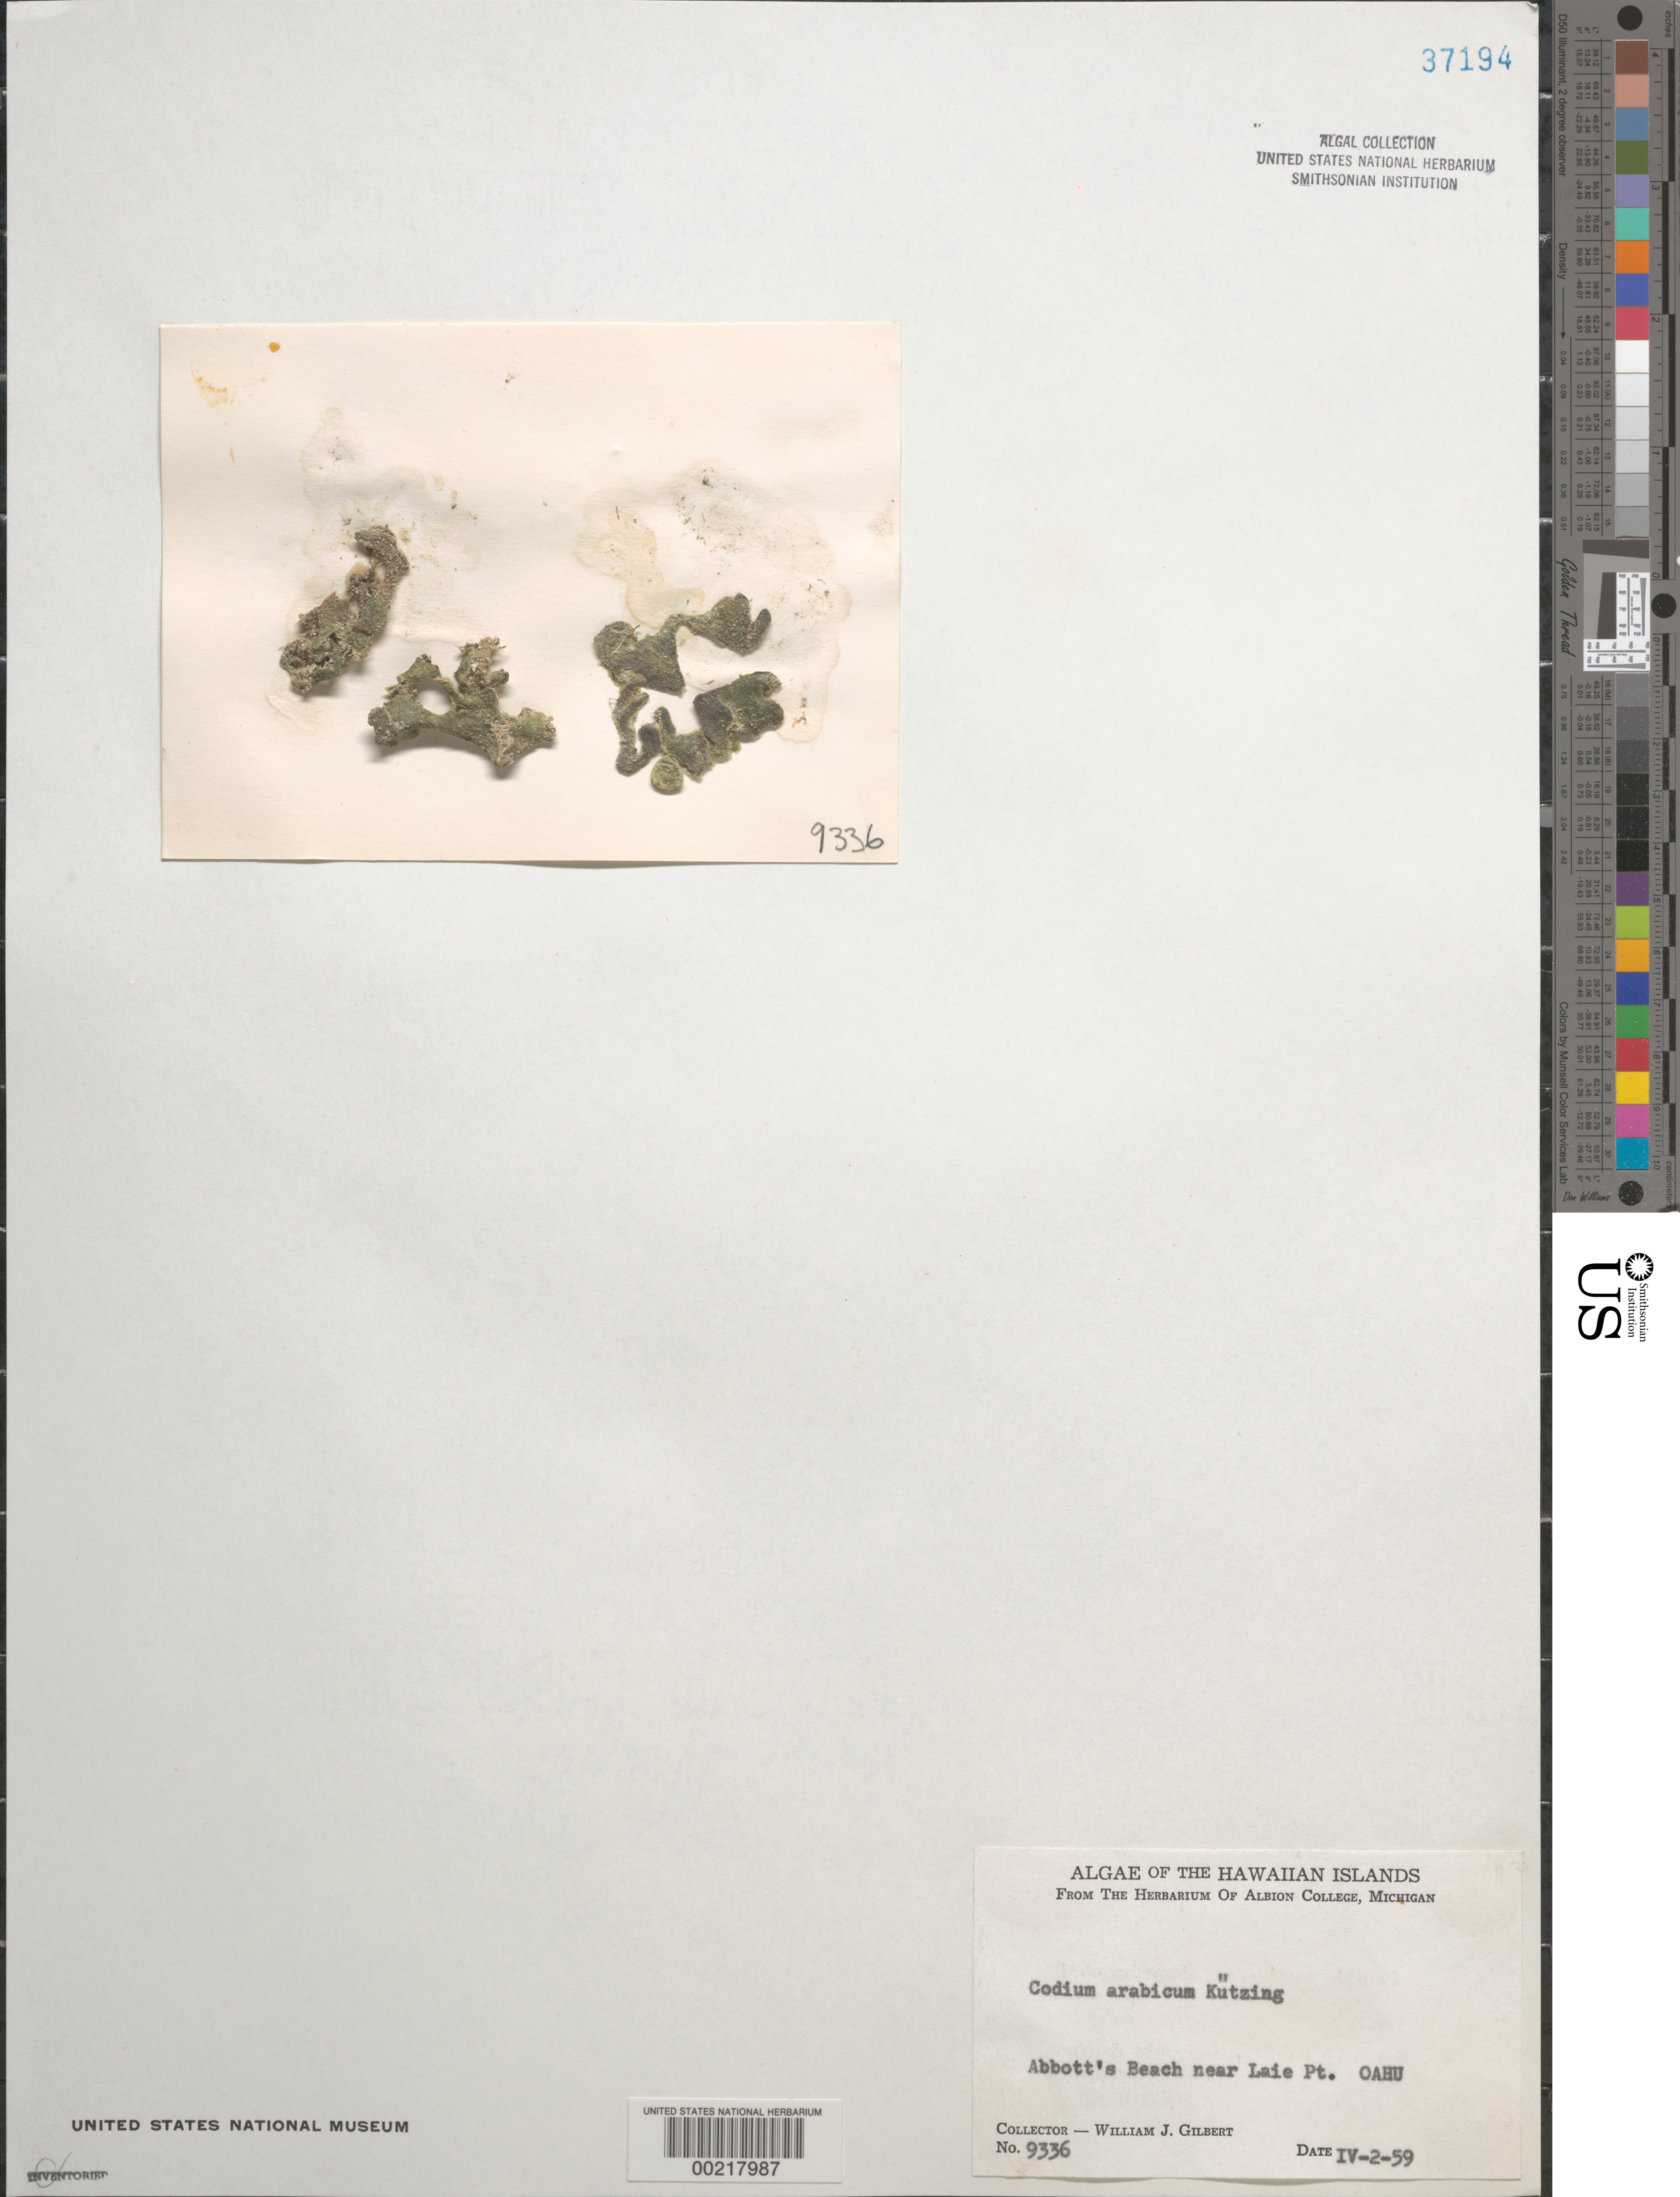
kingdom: Plantae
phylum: Chlorophyta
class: Ulvophyceae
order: Bryopsidales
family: Codiaceae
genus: Codium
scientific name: Codium arabicum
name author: Kütz.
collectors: W. J. Gilbert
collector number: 9336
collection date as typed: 02 Apr 1959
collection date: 1959-04-02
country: United States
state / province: Hawaii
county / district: Honolulu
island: Oahu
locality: Abbott's Beach near Laie Point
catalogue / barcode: US 37194